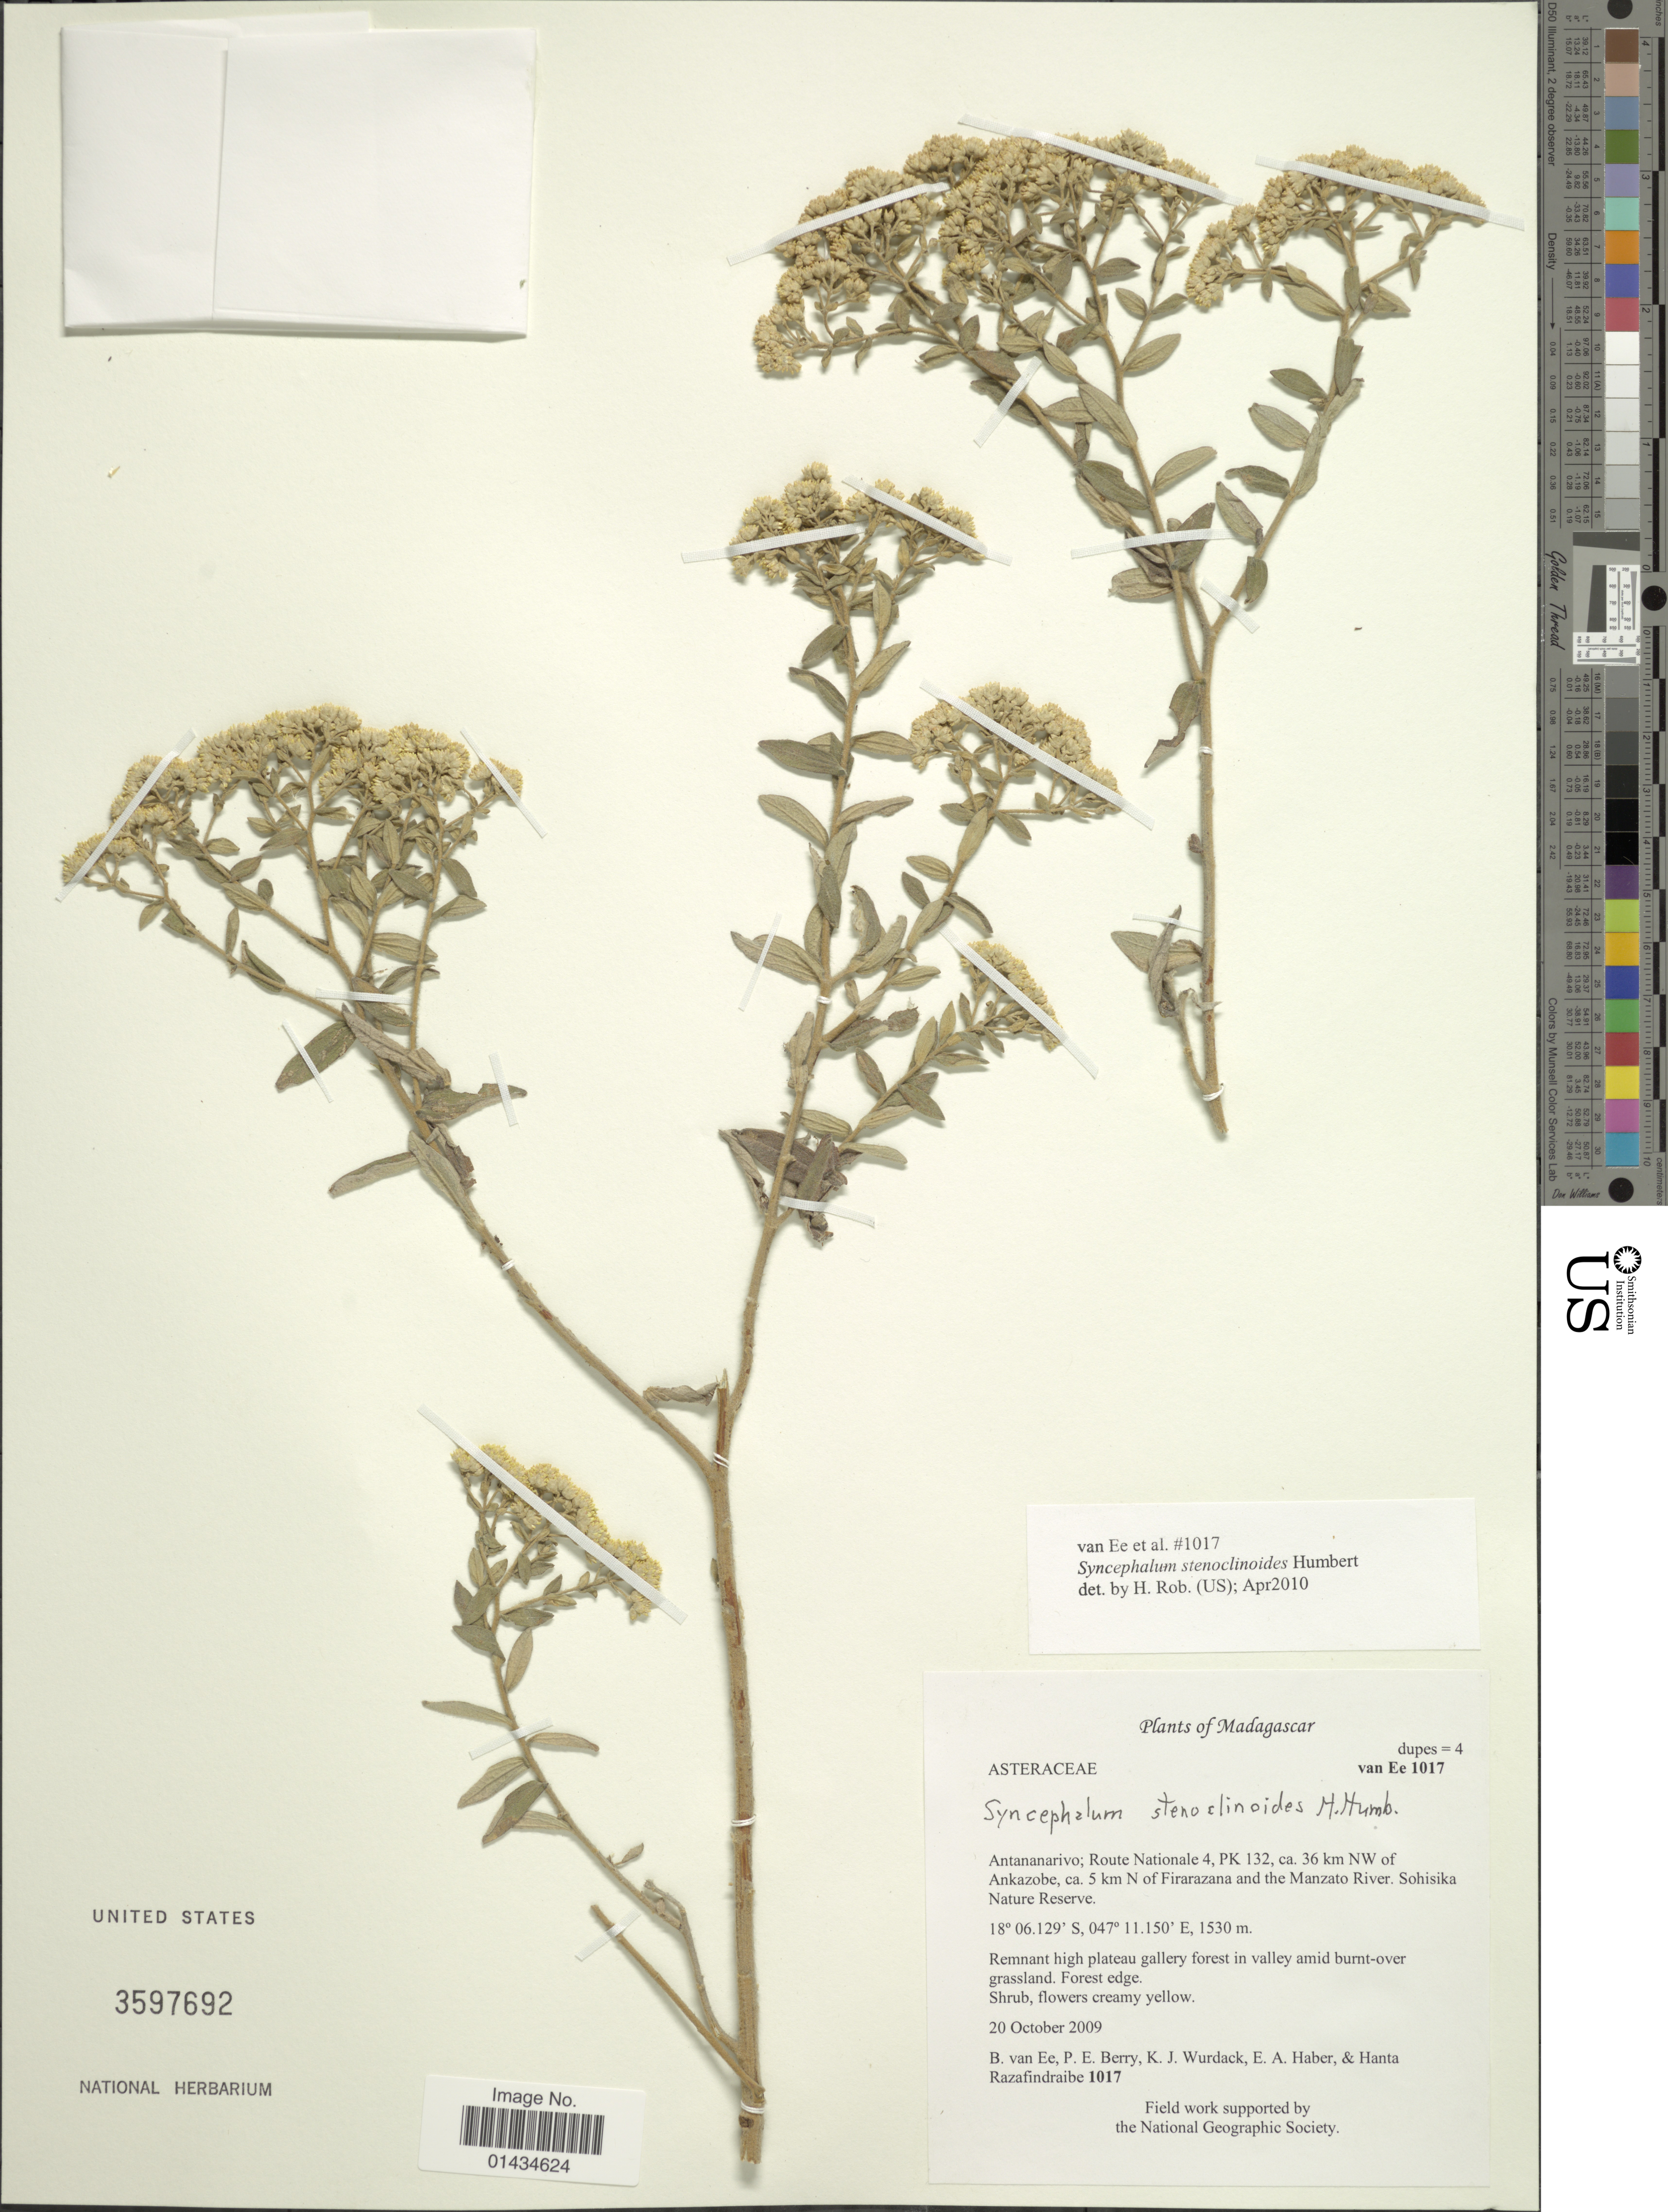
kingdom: Plantae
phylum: Tracheophyta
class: Magnoliopsida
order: Asterales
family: Asteraceae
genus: Syncephalum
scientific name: Syncephalum stenoclinoides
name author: Humbert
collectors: B. van Ee, P. E. Berry, K. Wurdack, E. Haber & H. Razafindraibe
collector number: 1017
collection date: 2009-10-20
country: Madagascar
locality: Antananarivo; Route Nationale 4, PK 132, ca. 36 km NW of Ankazobe, ca. 5 km N of Firarazana and the Manzato River, Sohisika Nature Reserve, rmenant high plateau gallery forest in valley amid burnt-over grassland, forest edge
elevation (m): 1530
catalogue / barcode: US 3597692